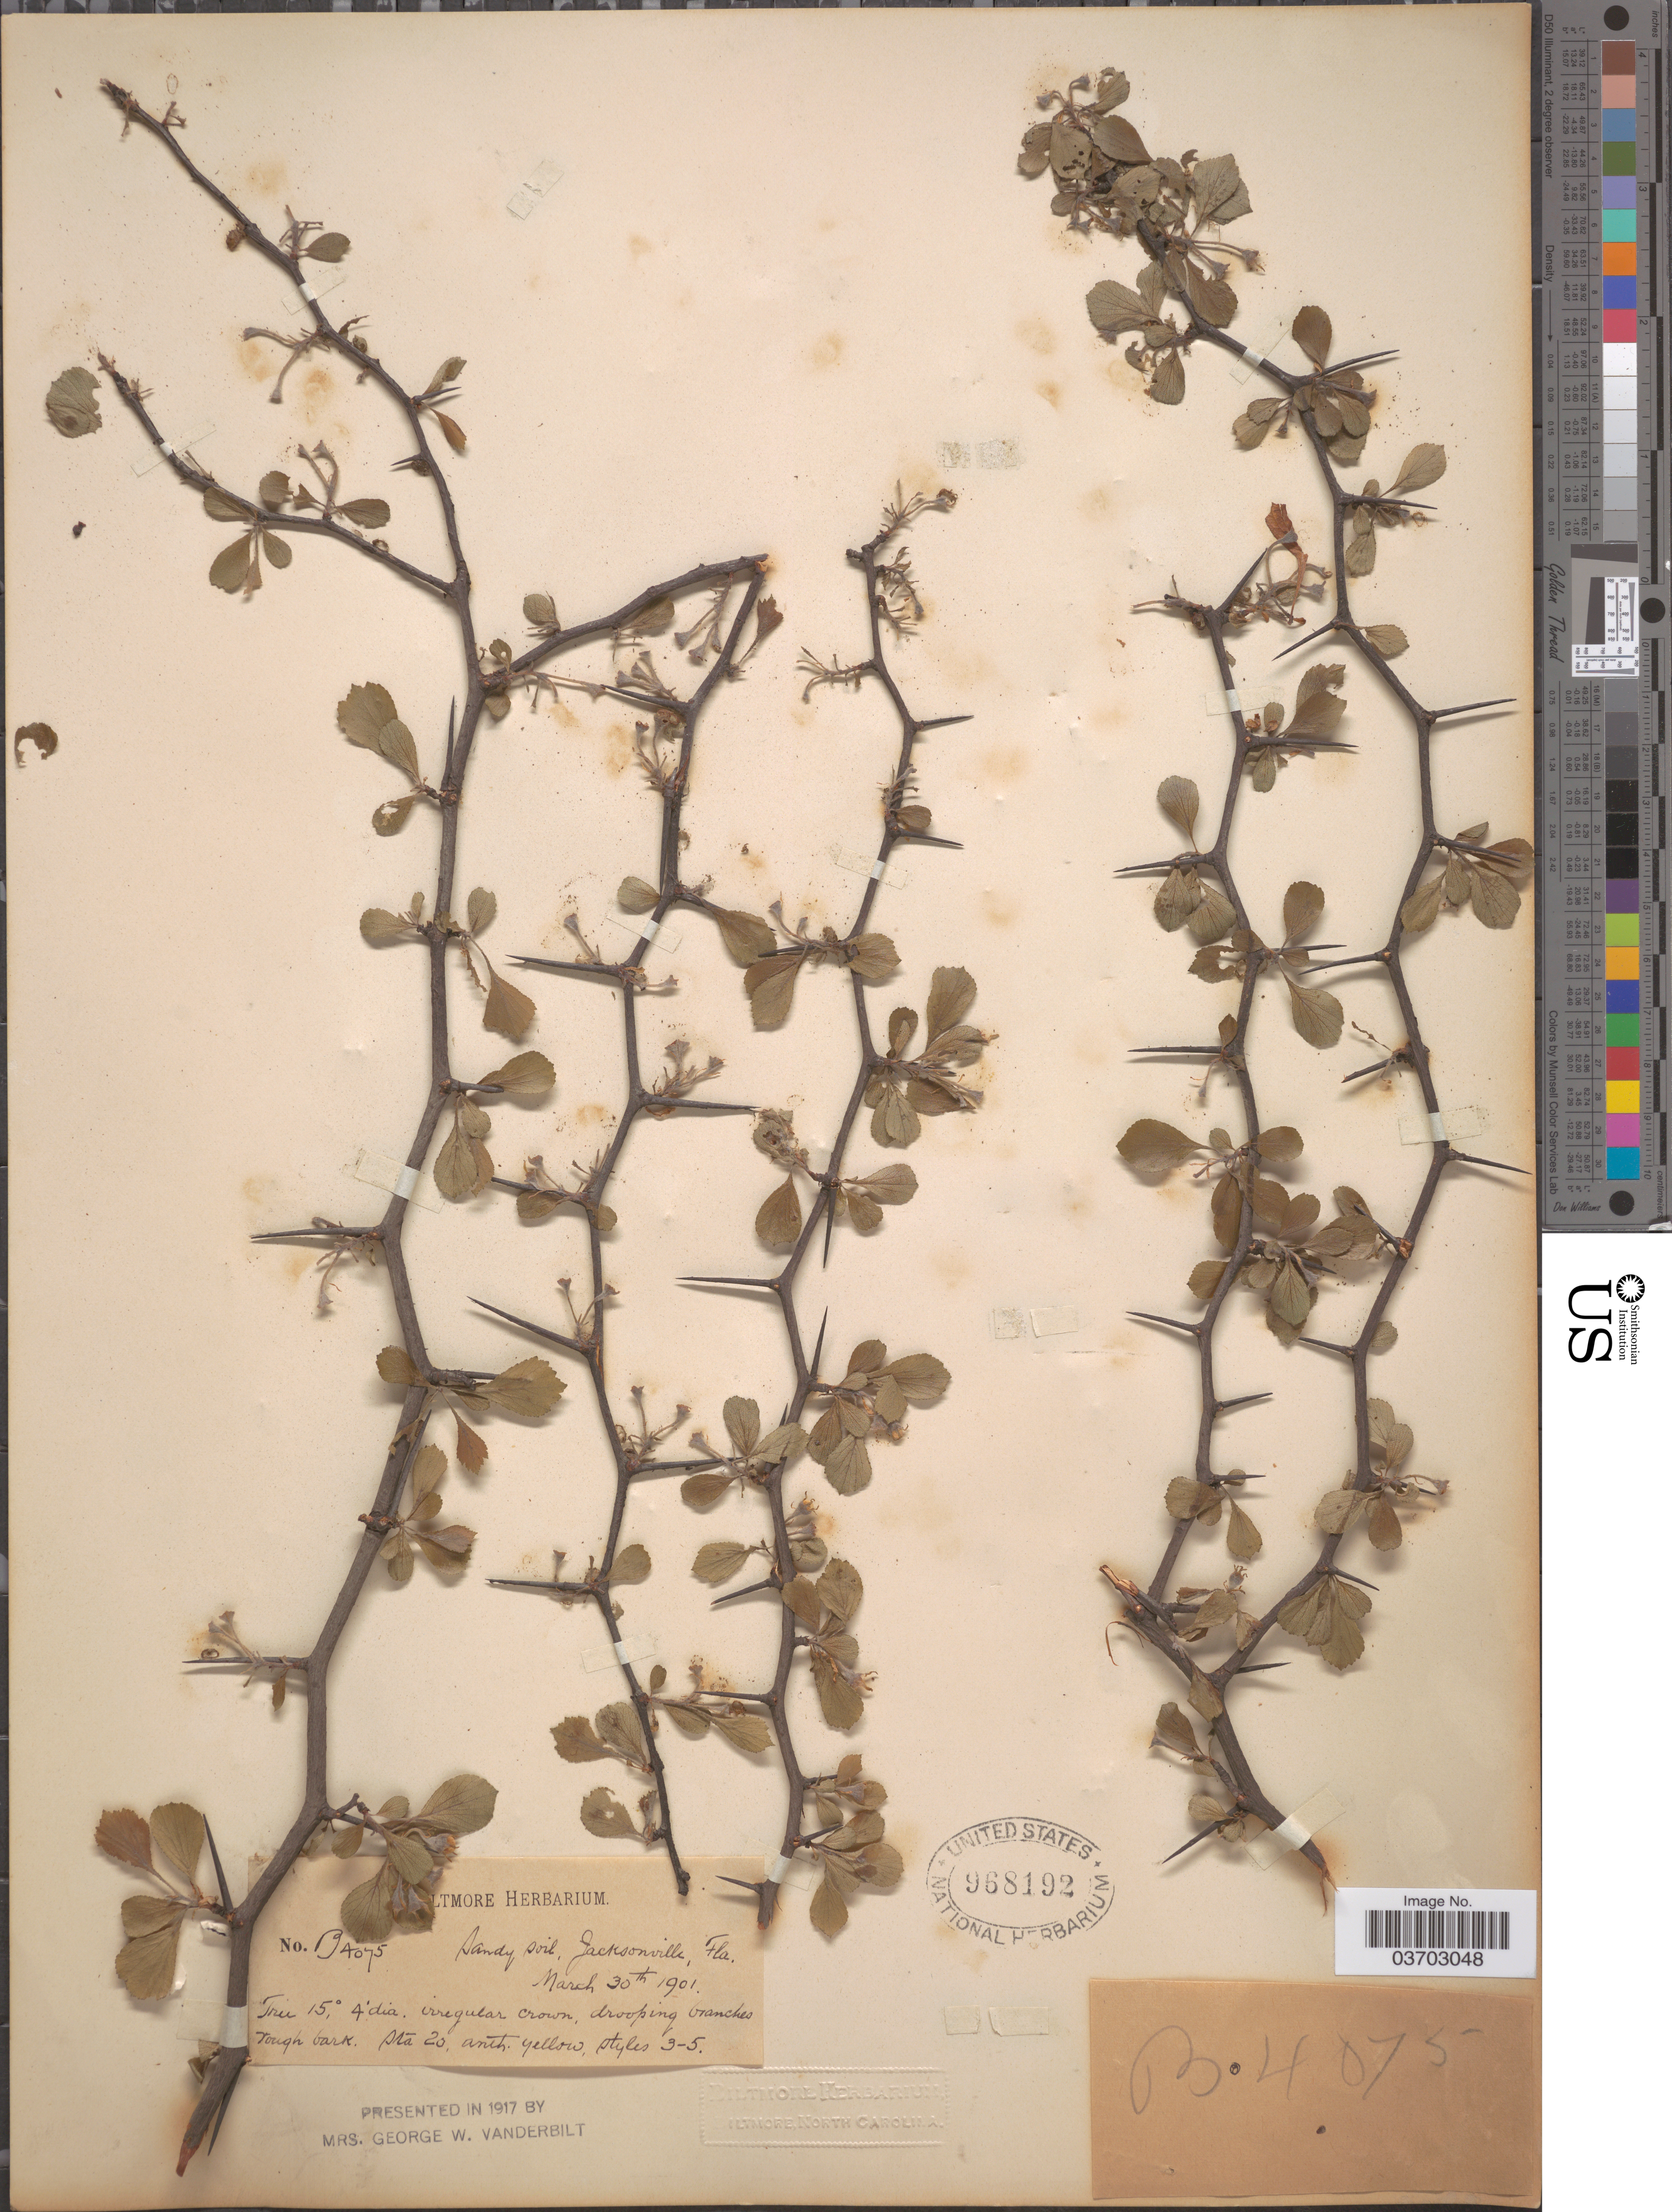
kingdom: Plantae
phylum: Tracheophyta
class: Magnoliopsida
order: Rosales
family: Rosaceae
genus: Crataegus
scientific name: Crataegus sp.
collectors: ex herb. Biltmore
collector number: B4075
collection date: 1901-03-30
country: United States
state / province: Florida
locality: Jacksonville.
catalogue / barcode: US 968192